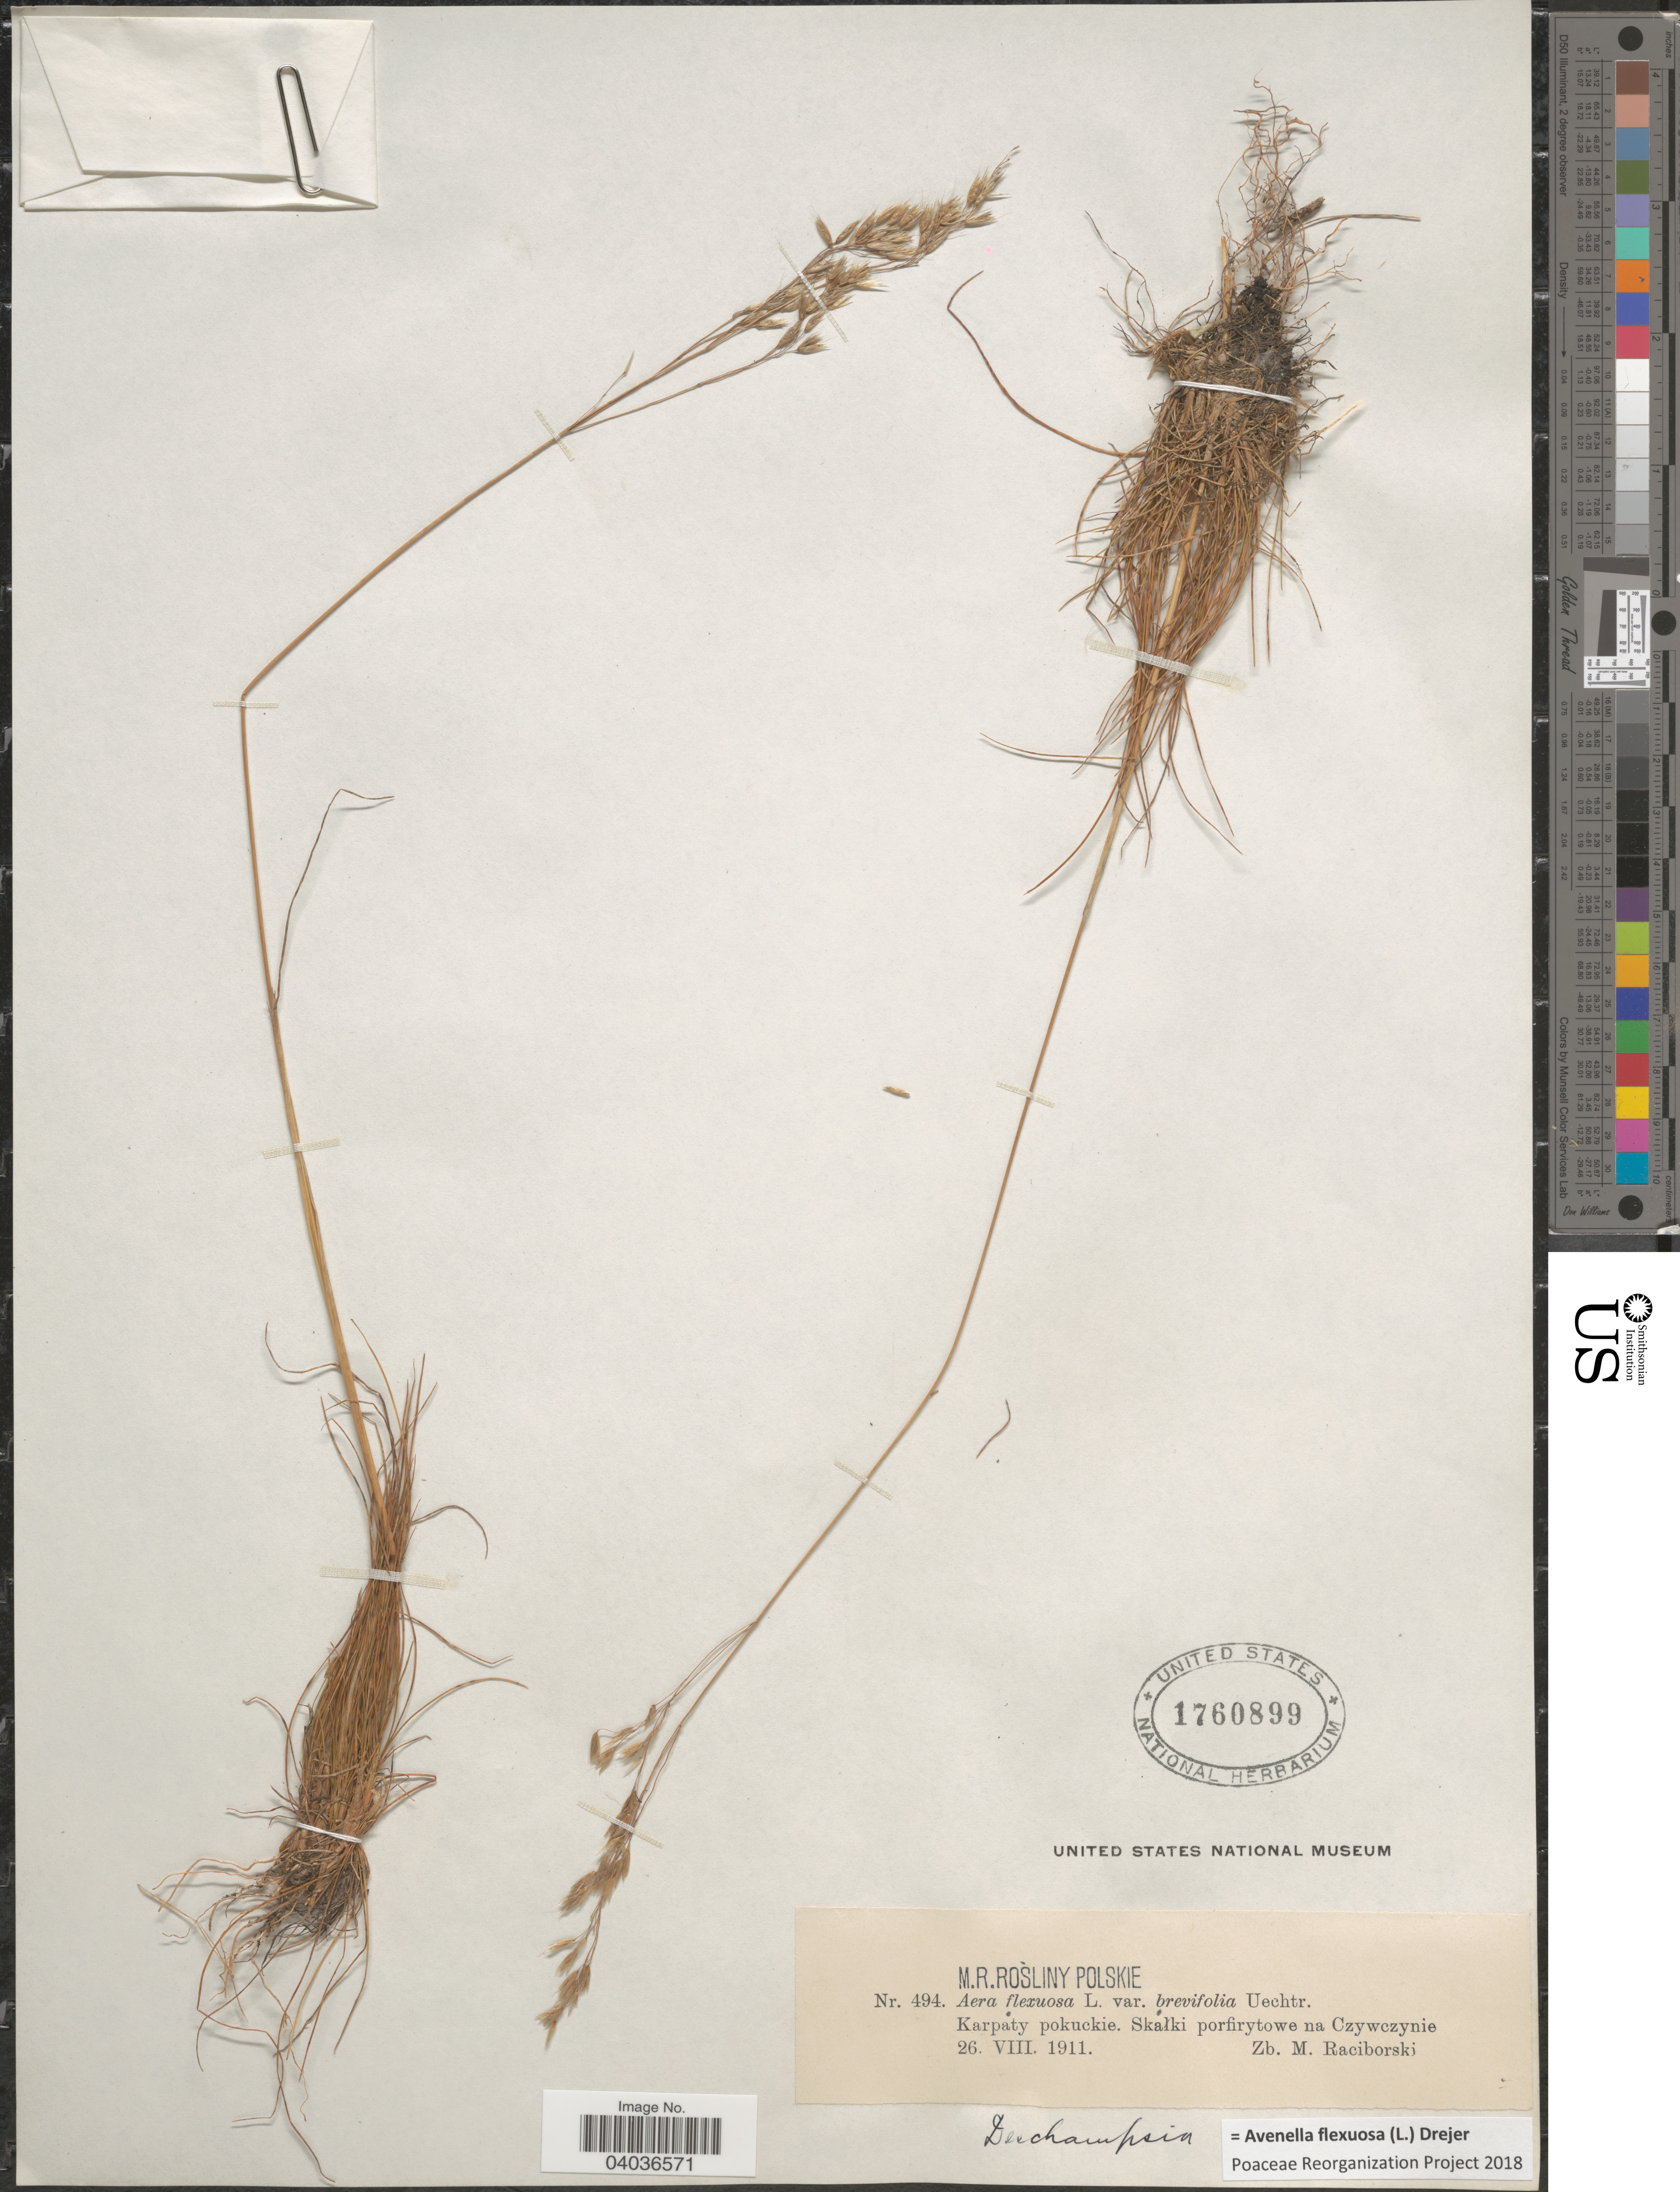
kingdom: Plantae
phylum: Tracheophyta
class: Liliopsida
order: Poales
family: Poaceae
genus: Avenella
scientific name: Avenella flexuosa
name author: (L.) Drejer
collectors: Z. Raciborski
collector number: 494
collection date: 1911-07-26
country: Ukraine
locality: Karpaty pokuckie. Skałki porfirytowe na Czywczynie.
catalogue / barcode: US 1760899